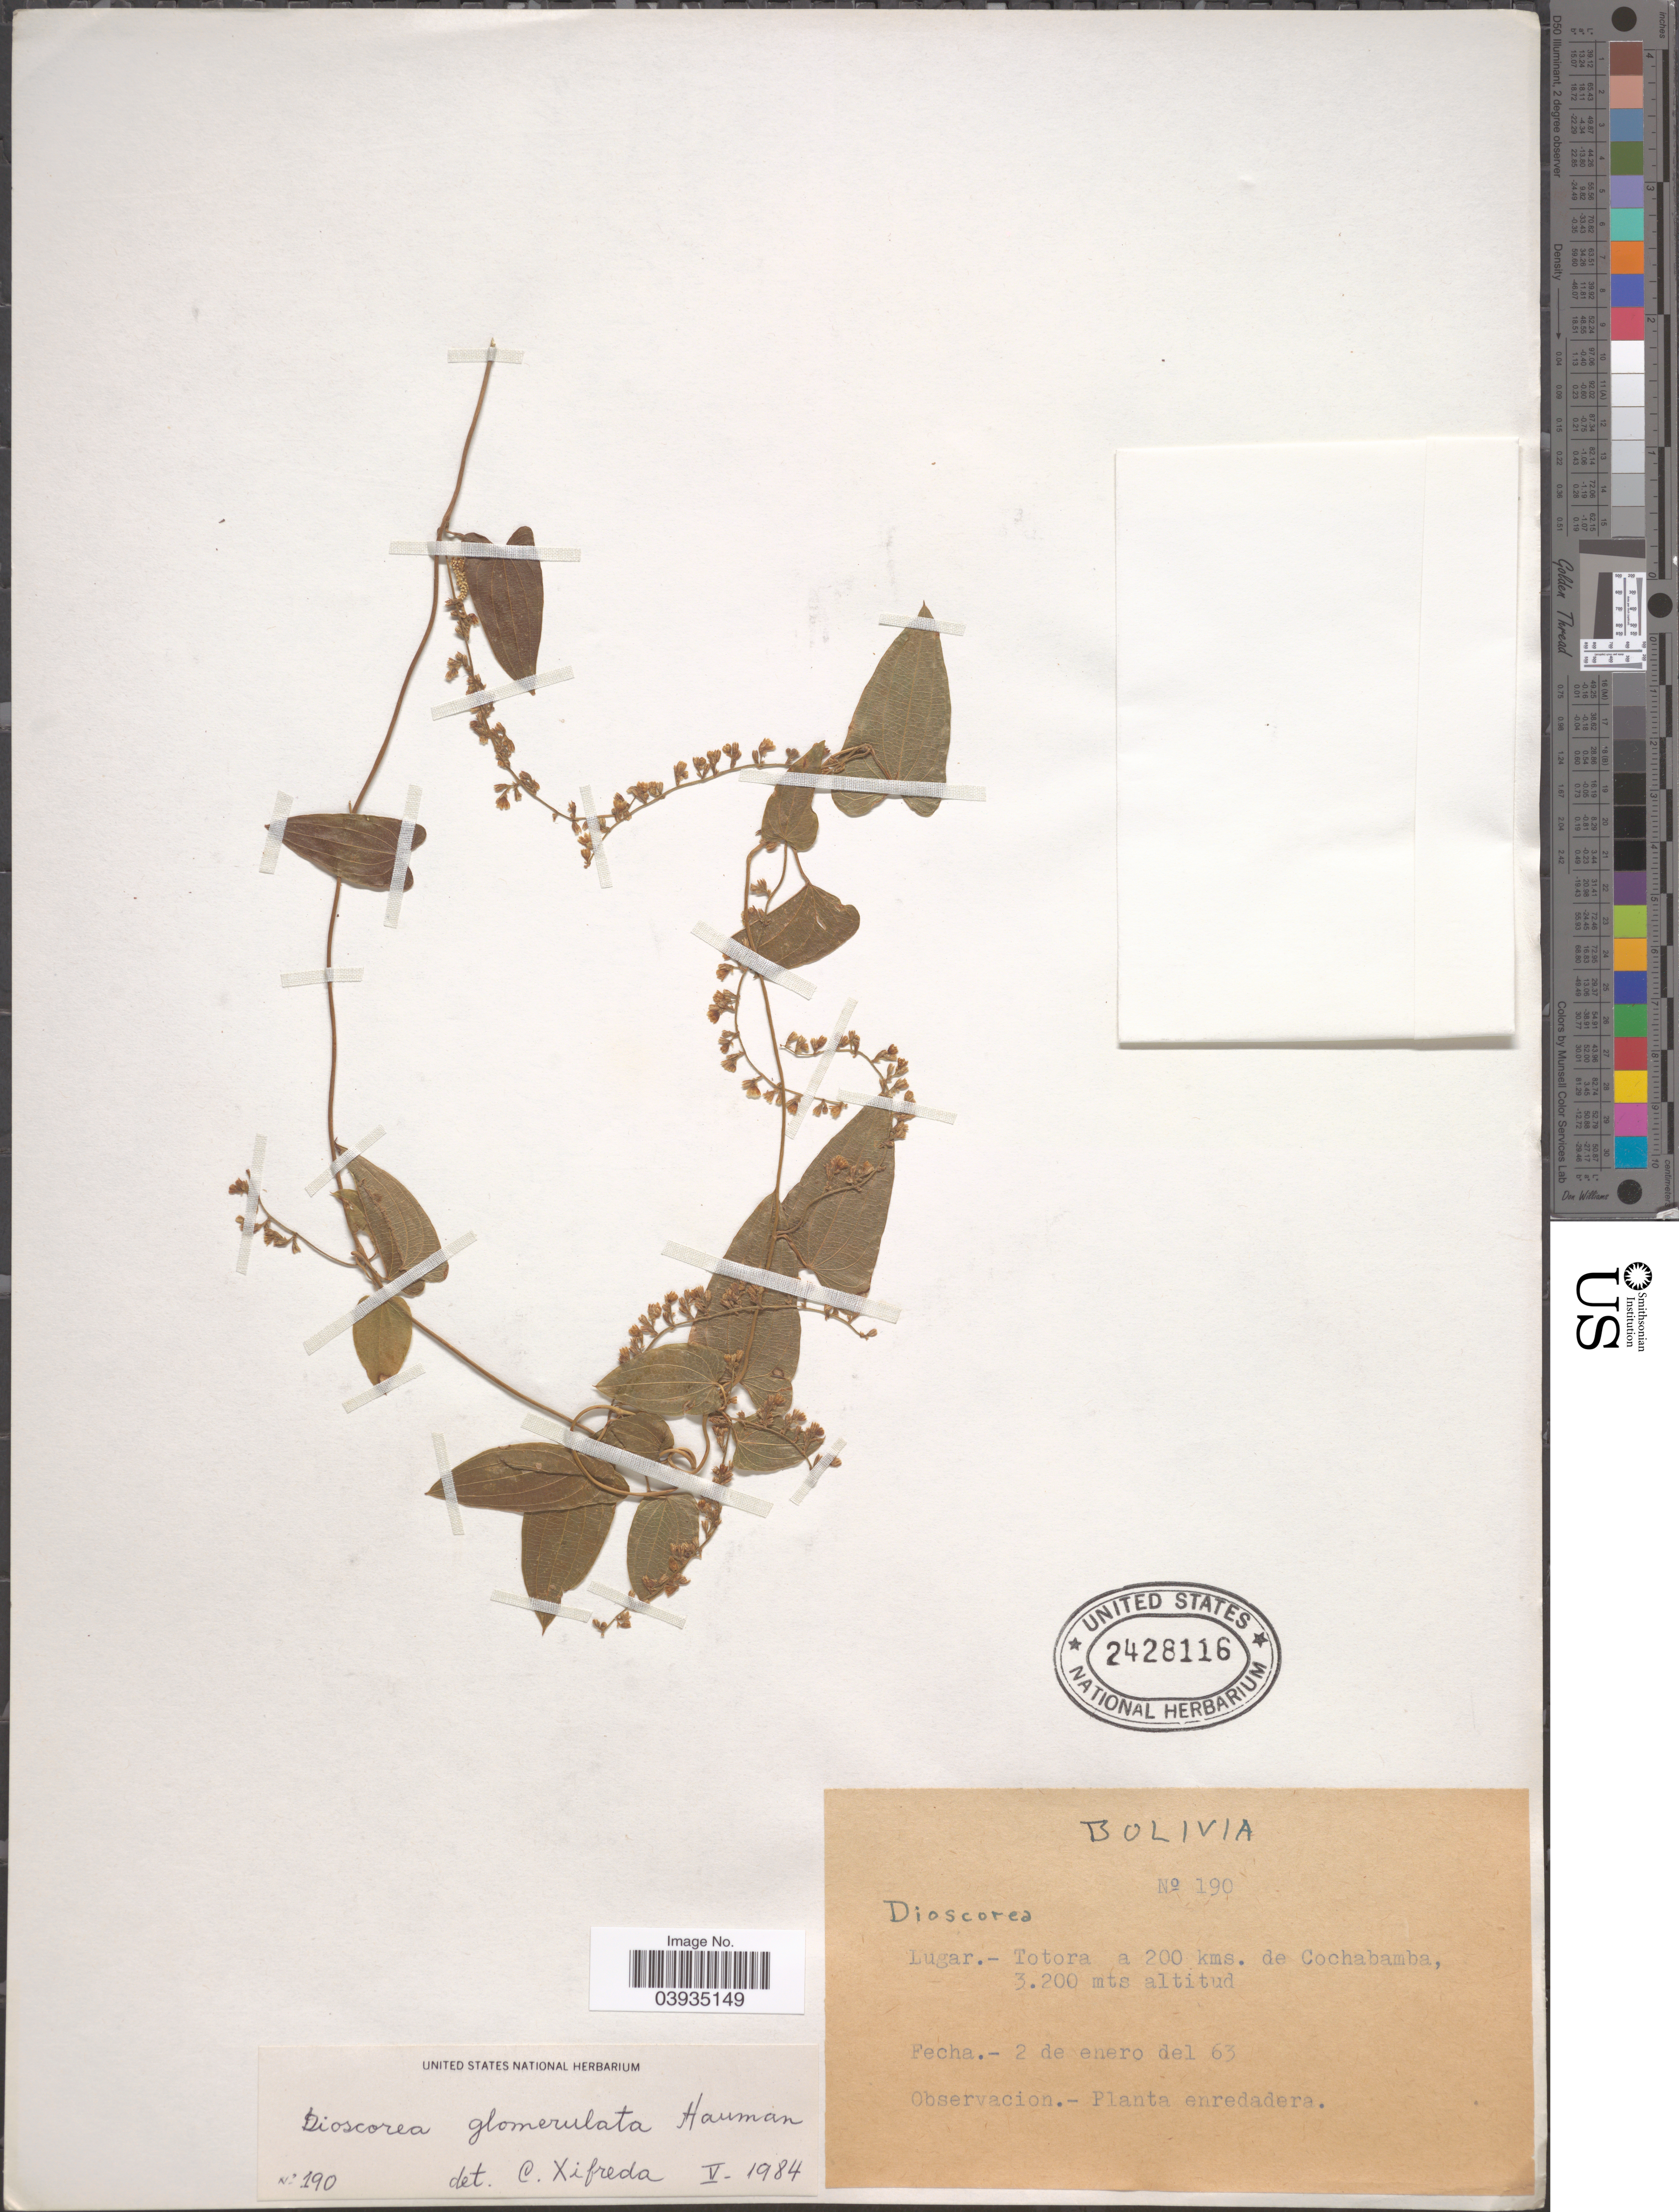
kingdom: Plantae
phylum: Tracheophyta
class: Liliopsida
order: Dioscoreales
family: Dioscoreaceae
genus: Dioscorea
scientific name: Dioscorea glomerulata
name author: Hauman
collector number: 190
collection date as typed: Transcribed d/m/y: 2/1/63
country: Bolivia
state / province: Cochabamba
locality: Totora a 200 kms. de Cochabamba.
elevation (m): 3200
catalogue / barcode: US 2428116